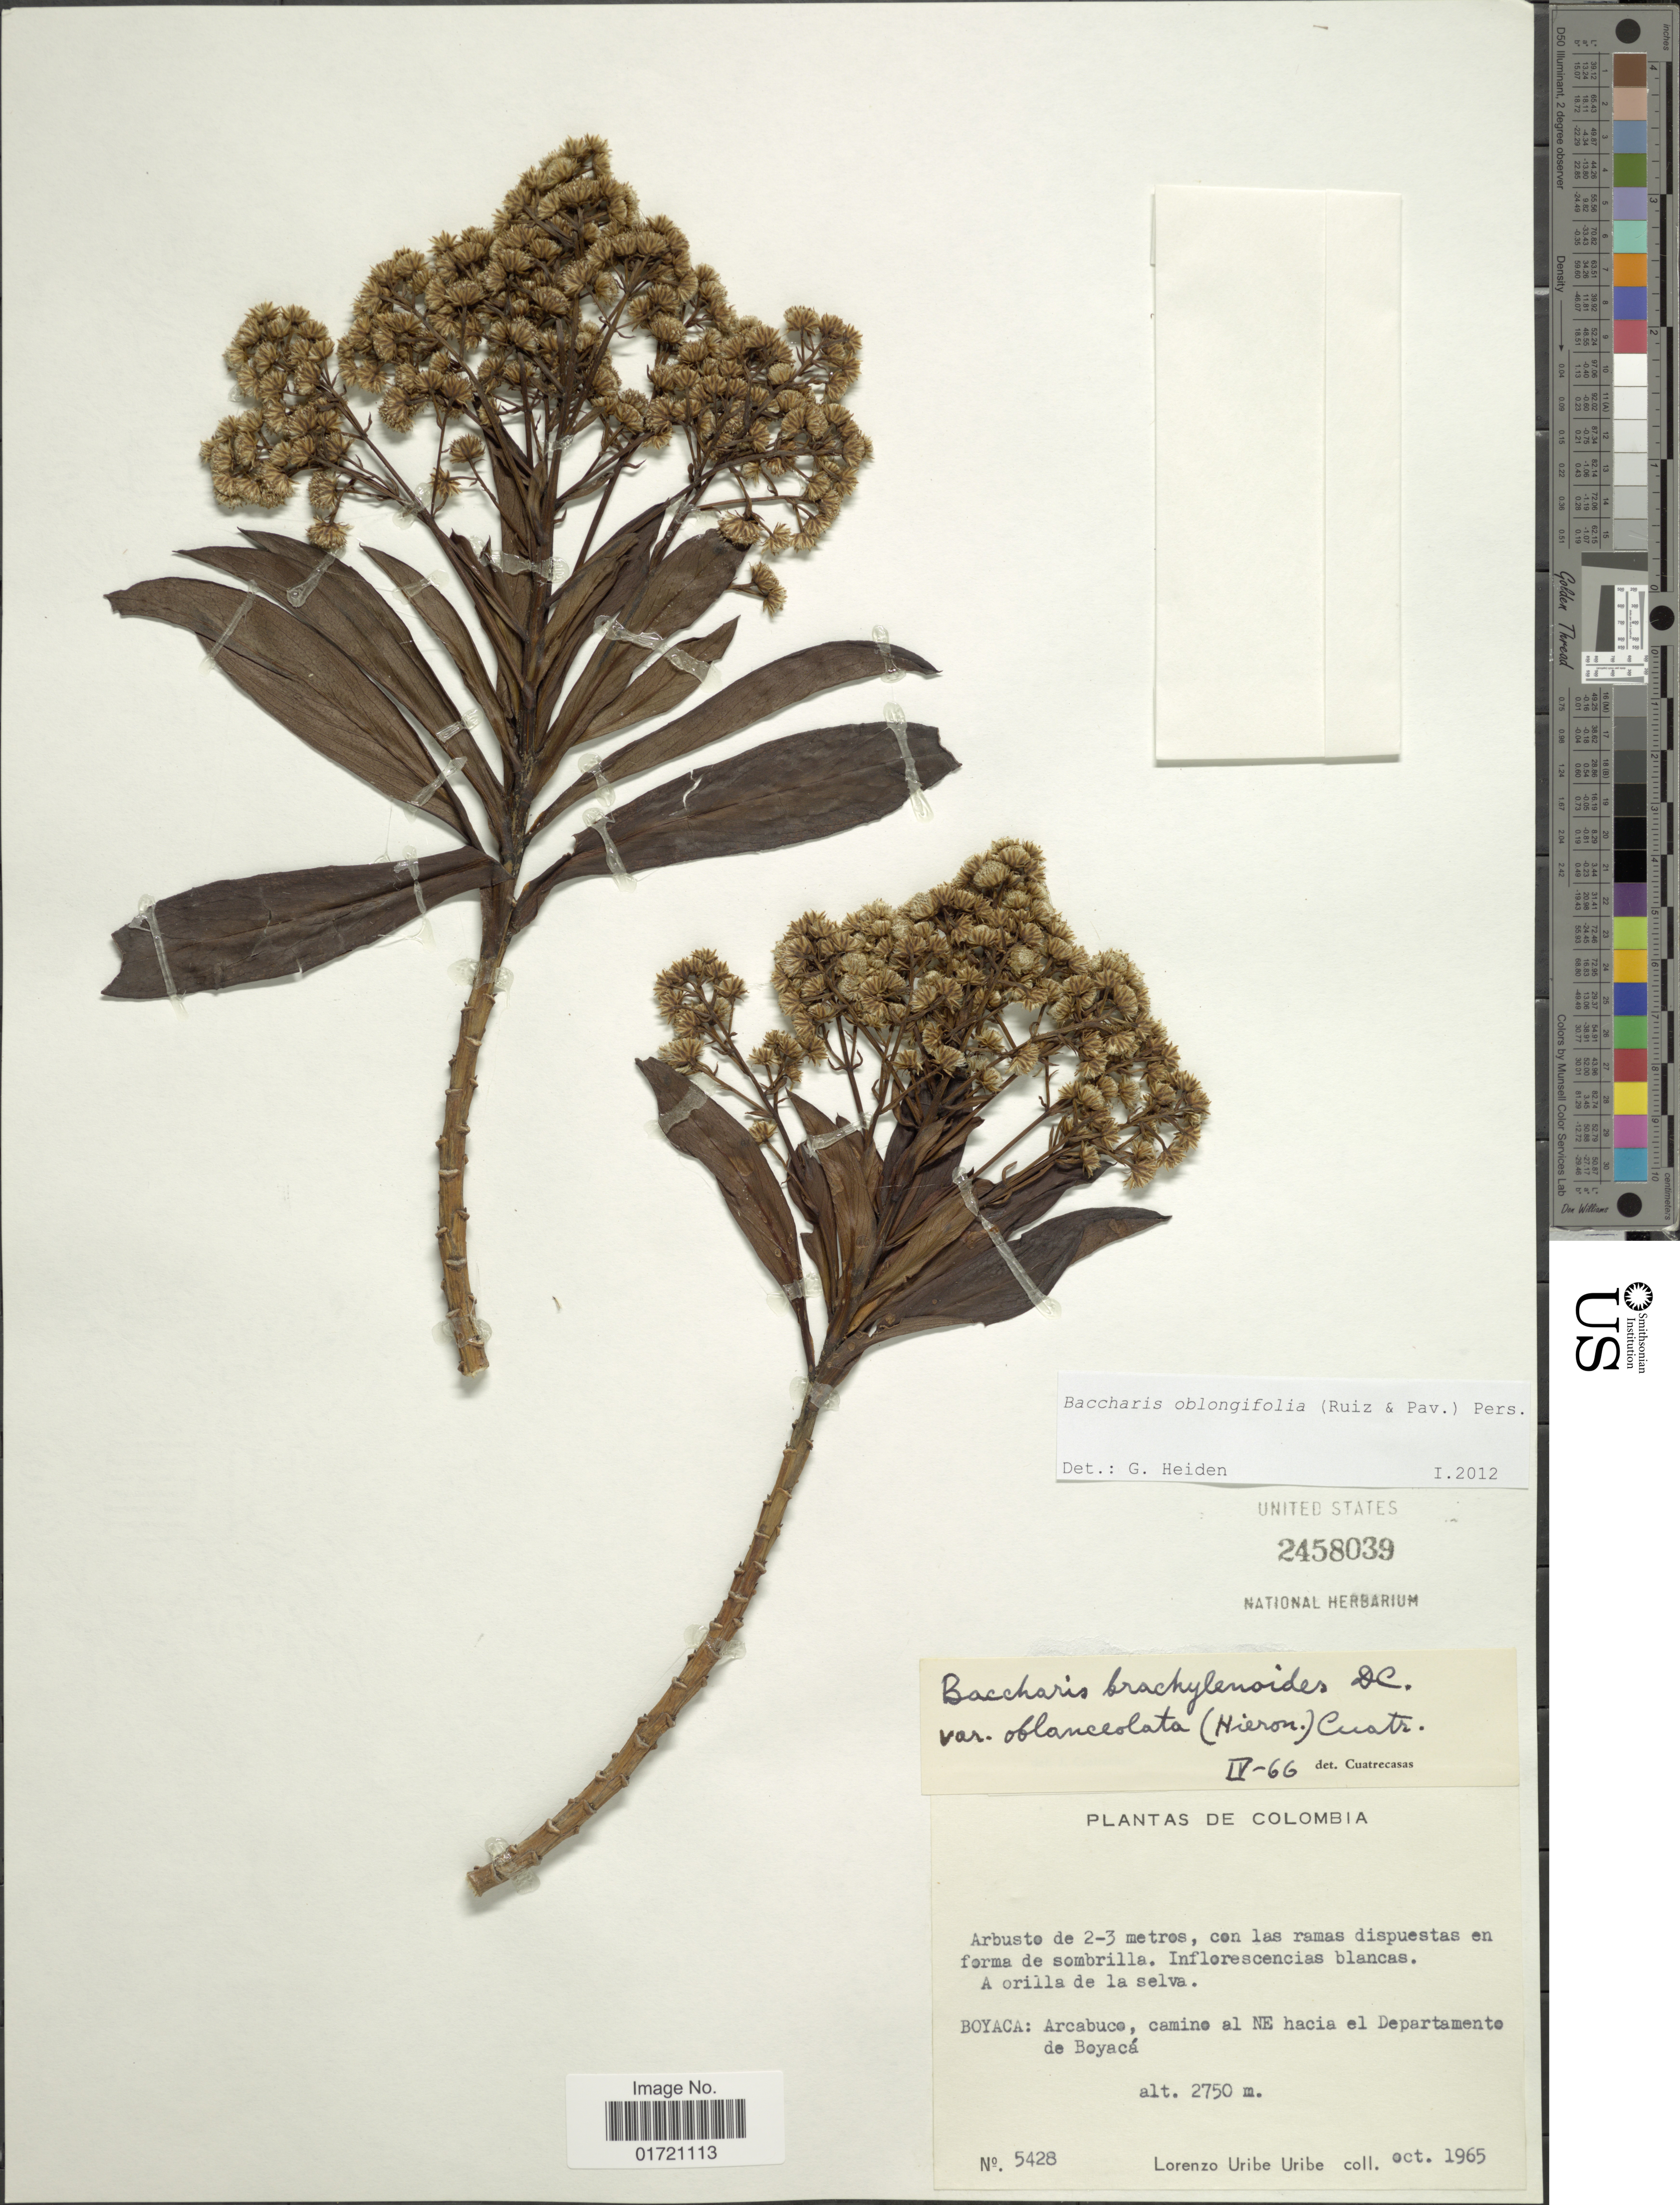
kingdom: Plantae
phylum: Tracheophyta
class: Magnoliopsida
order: Asterales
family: Asteraceae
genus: Baccharis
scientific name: Baccharis oblongifolia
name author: (Ruiz & Pav.) Pers.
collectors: L. Uribe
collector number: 5428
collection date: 1965-10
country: Colombia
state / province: Boyacá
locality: Arcabuce, camino al NE hacia el Departamento de Boyacá.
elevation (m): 2750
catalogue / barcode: US 2458039